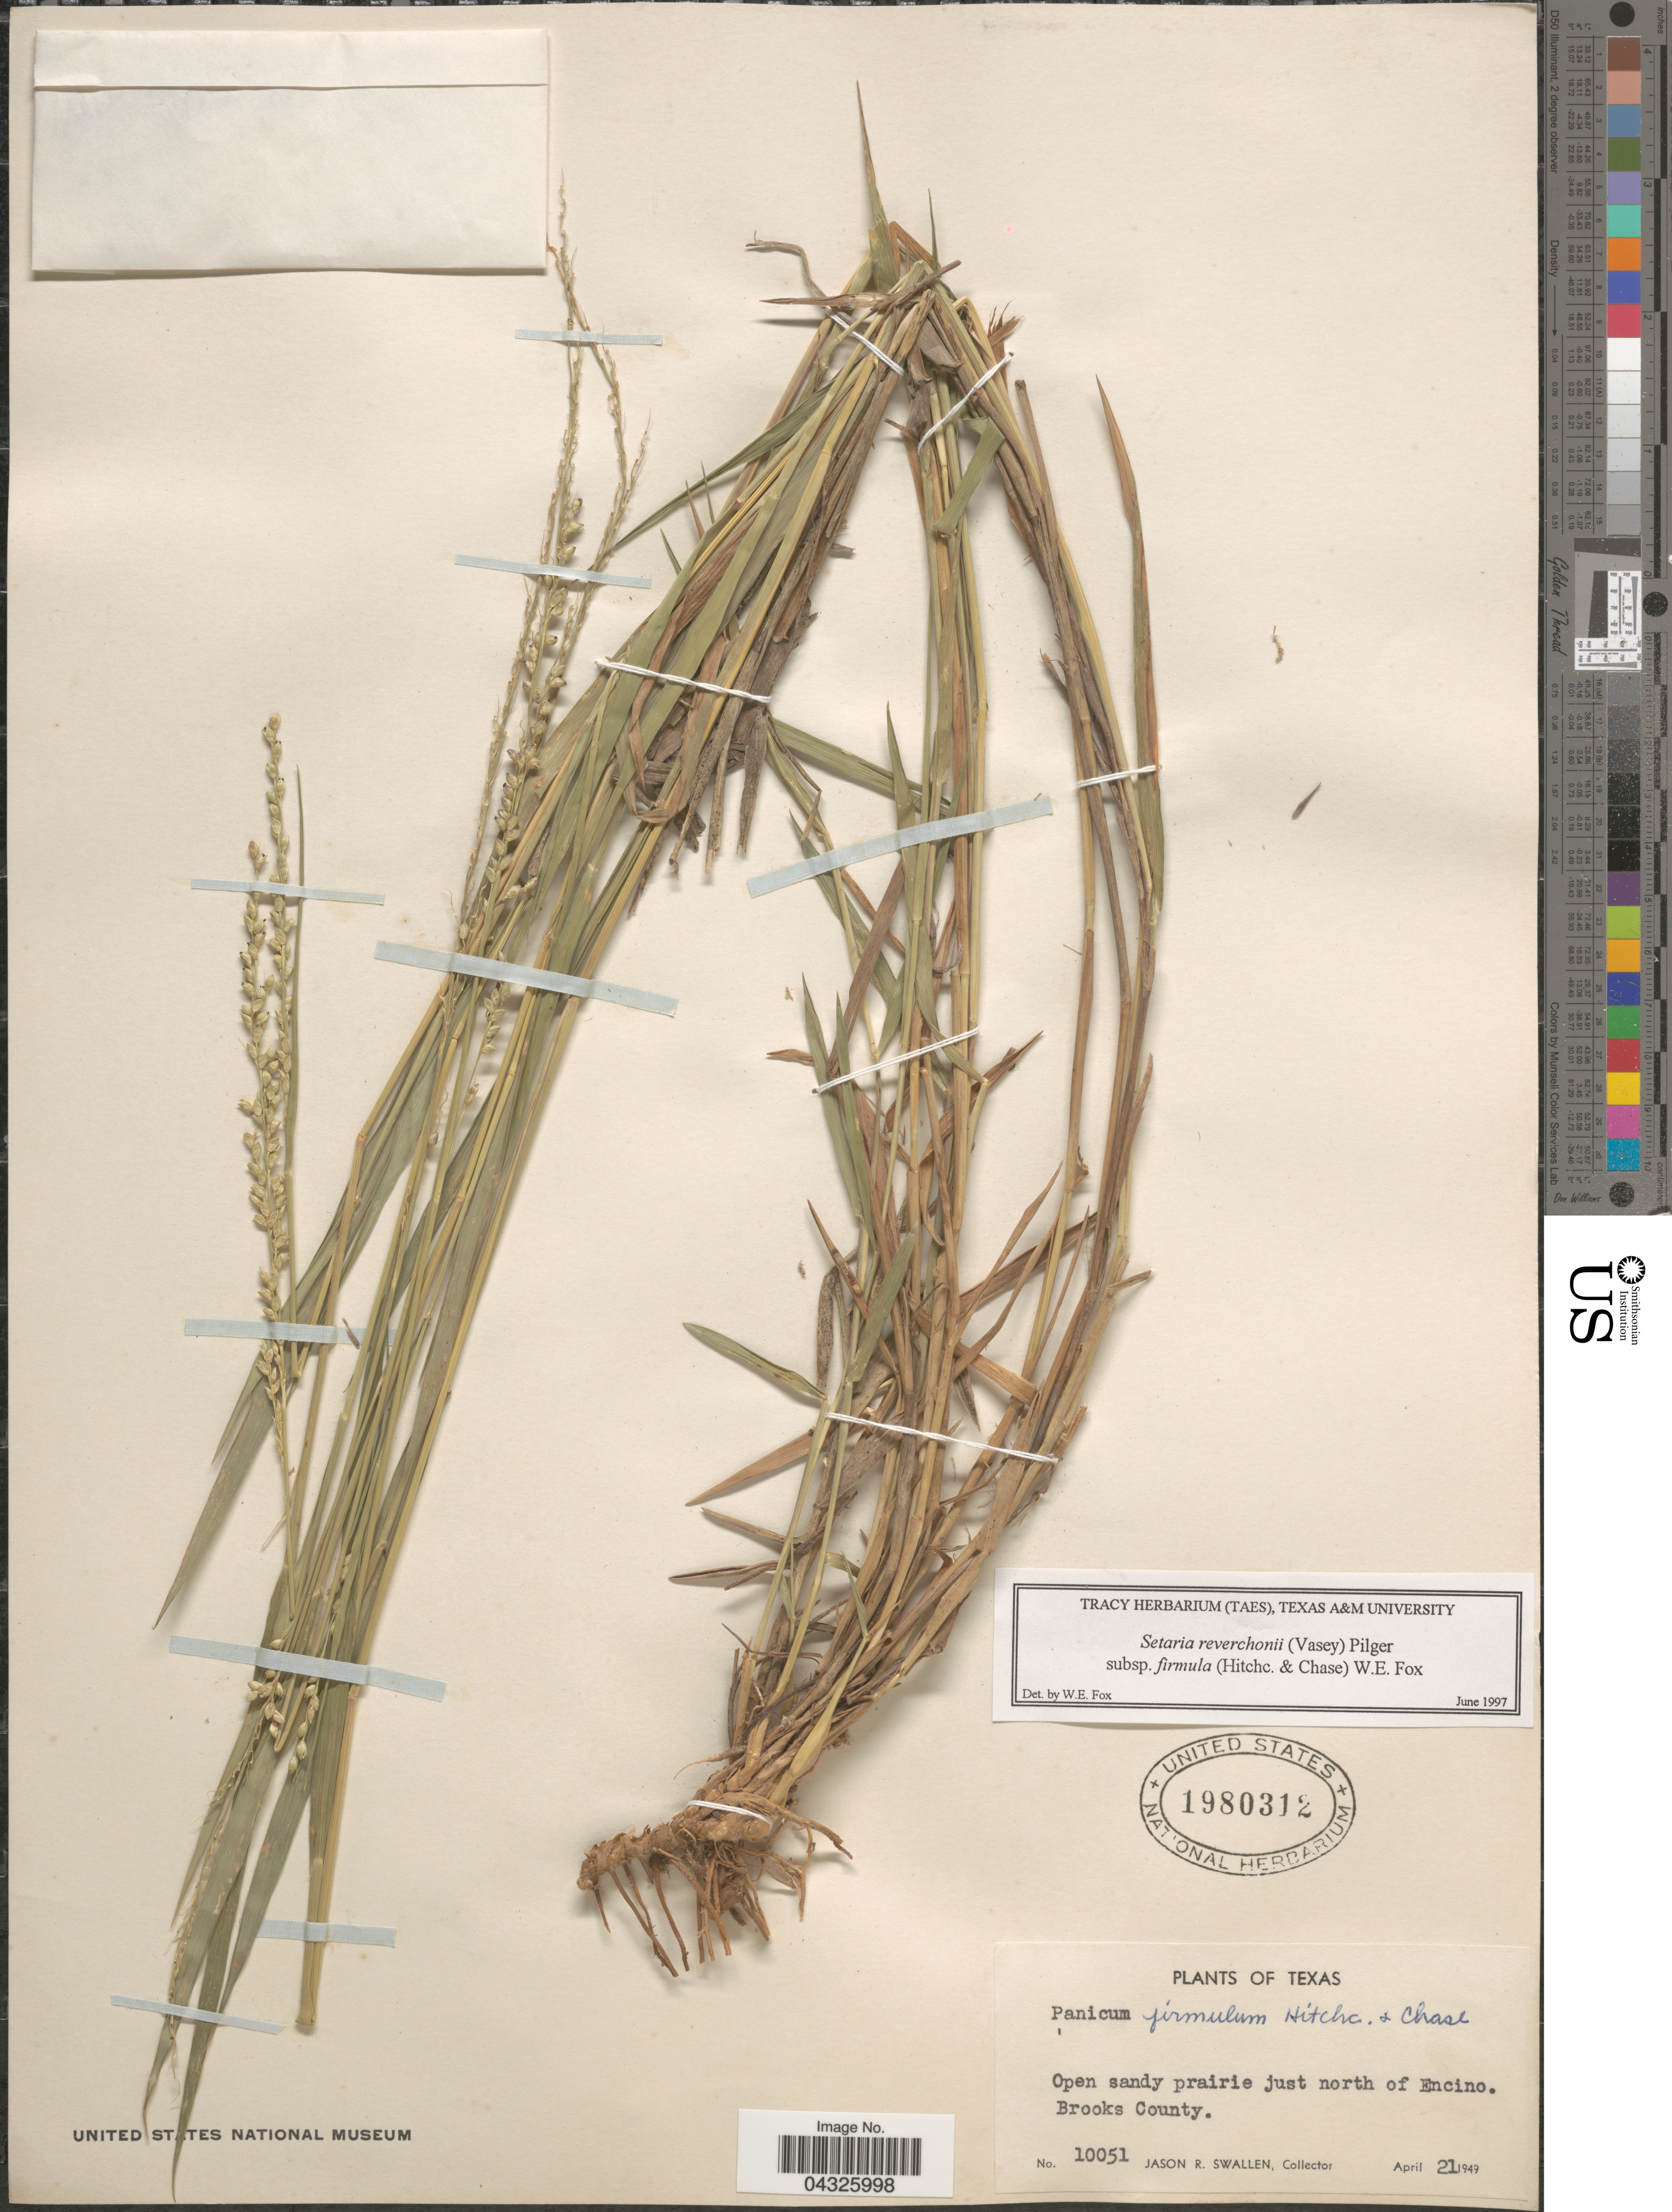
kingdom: Plantae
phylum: Tracheophyta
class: Liliopsida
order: Poales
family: Poaceae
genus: Setaria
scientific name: Setaria reverchonii subsp. firmula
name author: (Hitchc. & Chase) W.E. Fox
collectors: J. R. Swallen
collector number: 10051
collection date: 1949-04-21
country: United States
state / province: Texas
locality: Open sandy prairie just north of Encino. Brooks County.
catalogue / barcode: US 1980312